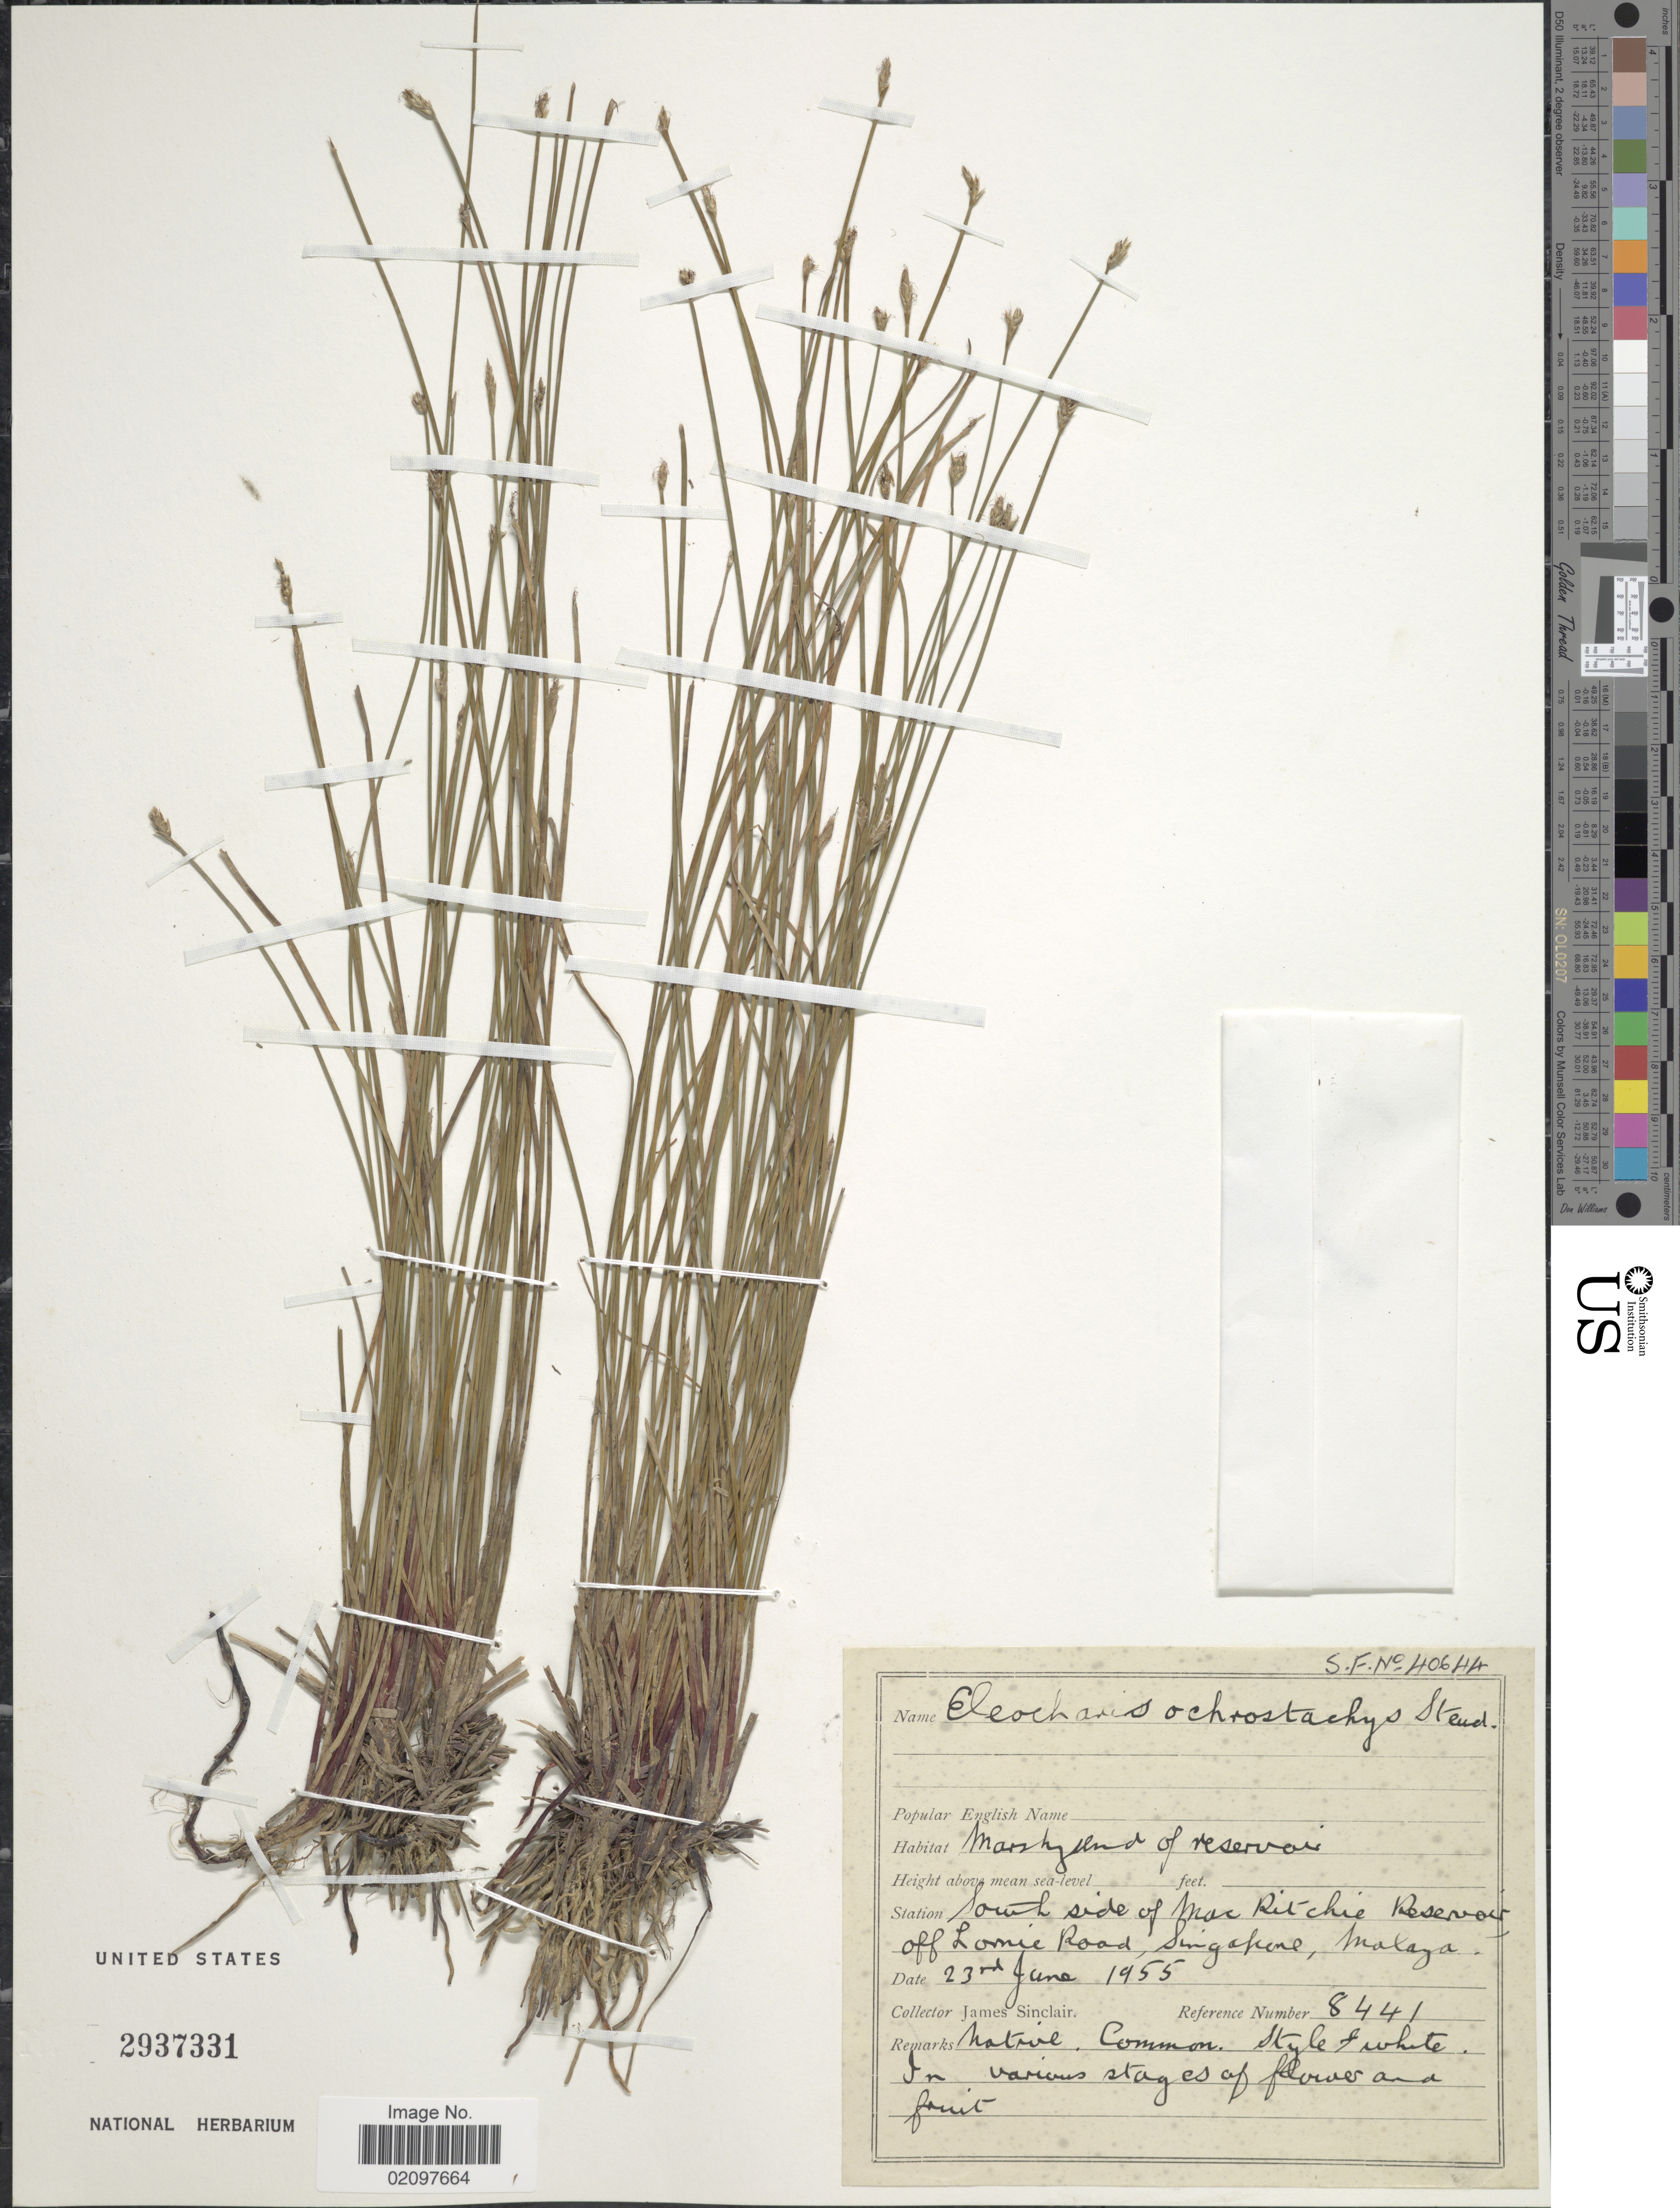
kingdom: Plantae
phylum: Tracheophyta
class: Liliopsida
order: Poales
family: Cyperaceae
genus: Eleocharis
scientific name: Eleocharis ochrostachys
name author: Steud.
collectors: J. Sinclair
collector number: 8441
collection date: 1955-06-23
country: Singapore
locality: South side of Mac Ritchie Reservoir off Lomie Road, Singapore, Malaya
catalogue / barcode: US 2937331